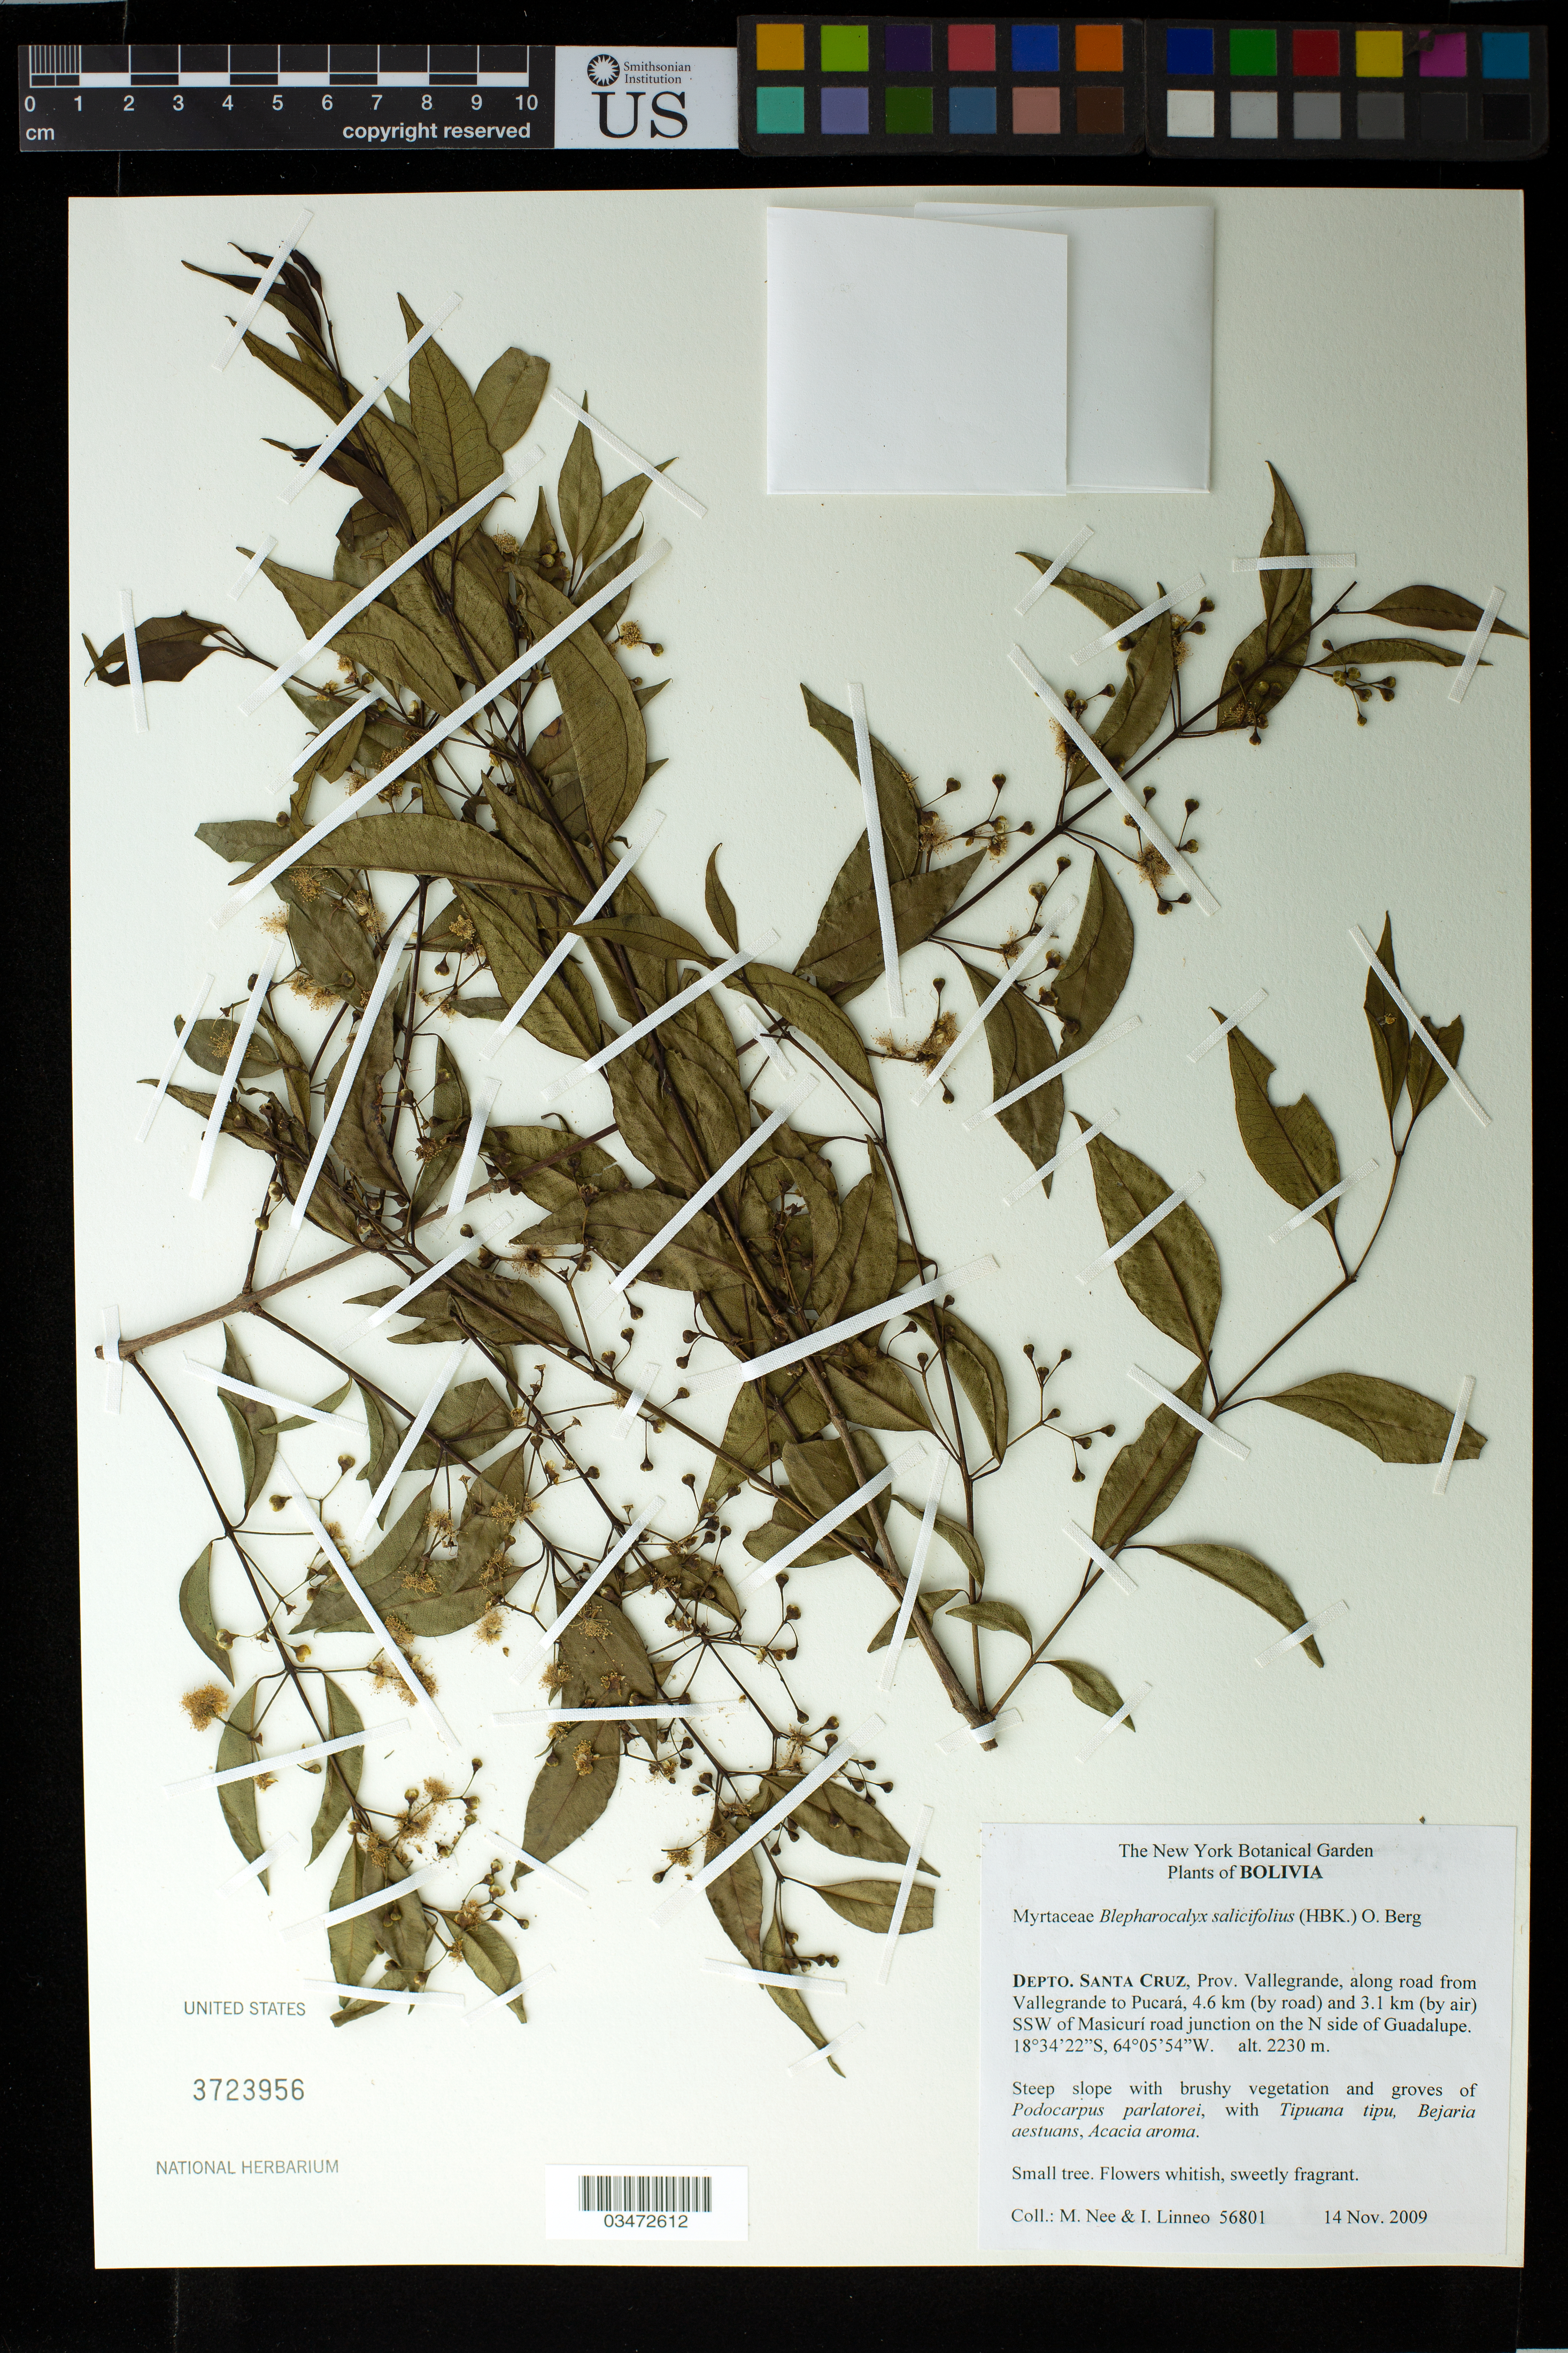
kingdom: Plantae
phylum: Tracheophyta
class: Magnoliopsida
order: Myrtales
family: Myrtaceae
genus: Blepharocalyx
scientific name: Blepharocalyx salicifolius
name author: (Kunth) O. Berg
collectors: M. Nee & I. Linneo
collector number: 56801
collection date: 2009-11-14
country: Bolivia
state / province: Santa Cruz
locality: Prov. Vallegrande, along road from Vallegrande to Pucara, 4.6 km (by road) and 3.1 km (air) SSW of the Masicuri road junction on the N side of Guadalupe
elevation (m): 2230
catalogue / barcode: US 3723956